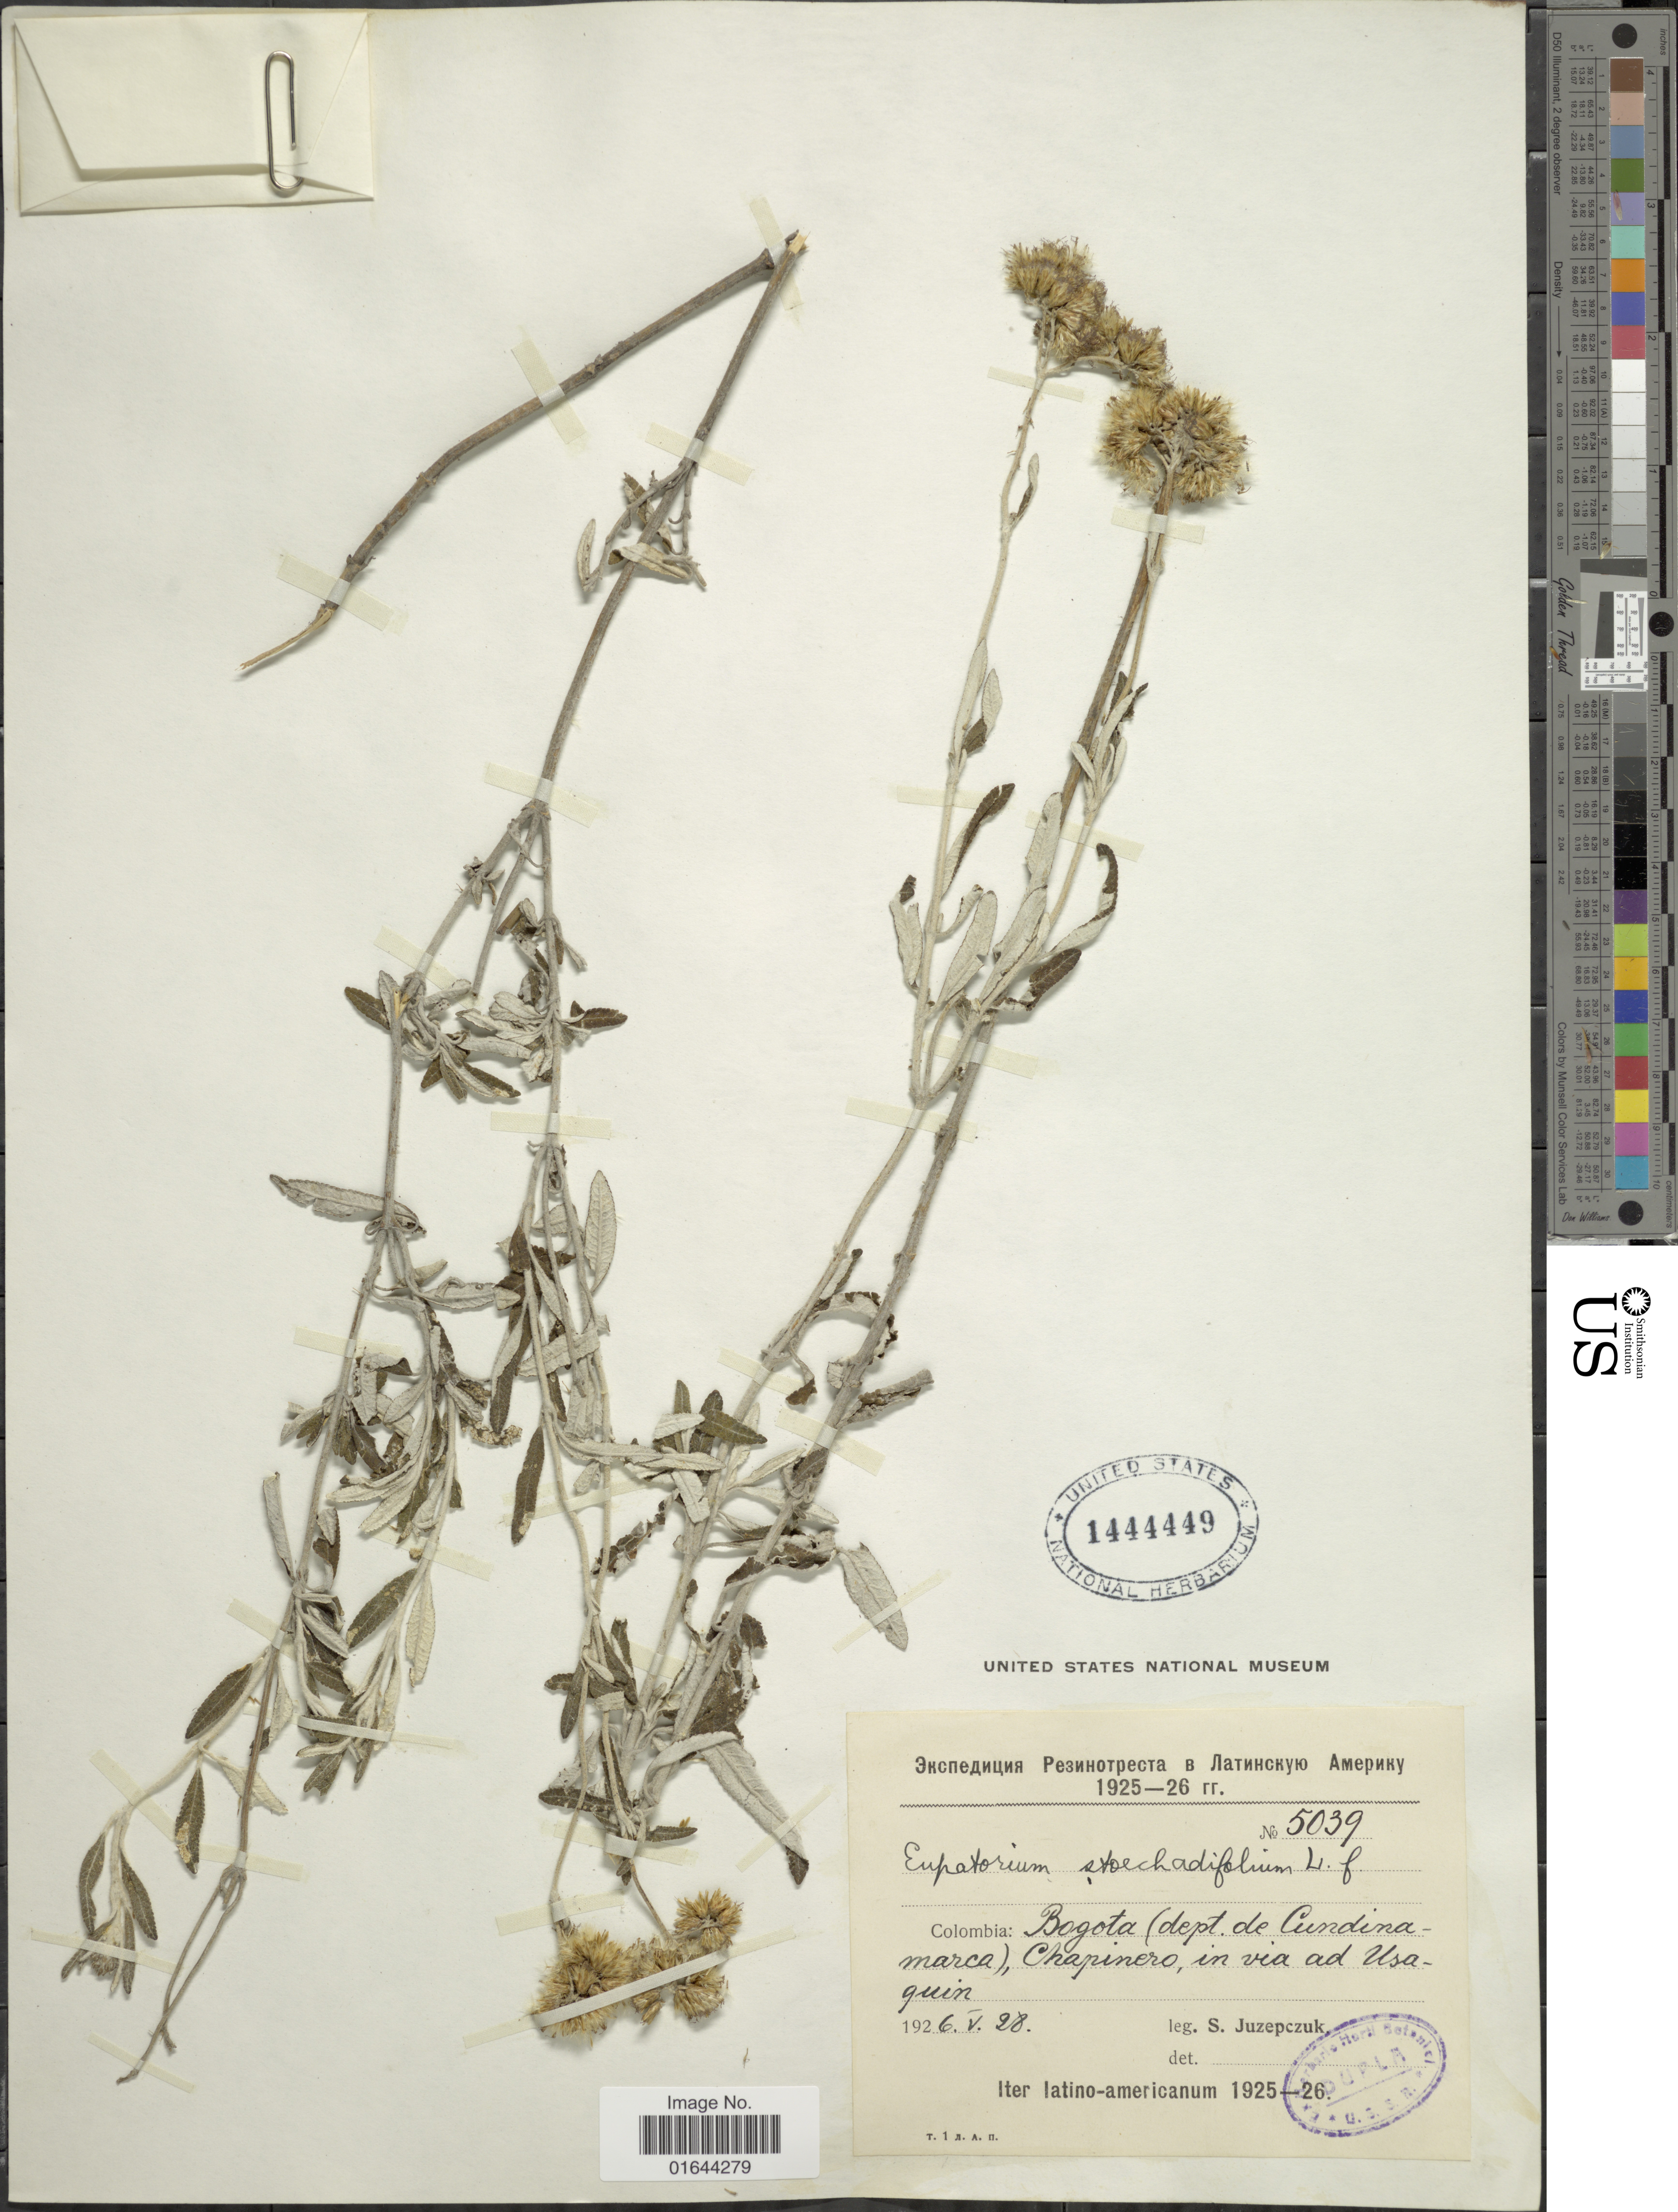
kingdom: Plantae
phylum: Tracheophyta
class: Magnoliopsida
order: Asterales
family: Asteraceae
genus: Lourteigia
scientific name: Lourteigia stoechadifolia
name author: (L. f.) R.M. King & H. Rob.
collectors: S. V. Juzepczuk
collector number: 5039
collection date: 1926-05-28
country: Colombia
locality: Bogota (dept. de Cundinamarca), Chapinero, in via ad Usaquin.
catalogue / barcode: US 1444449